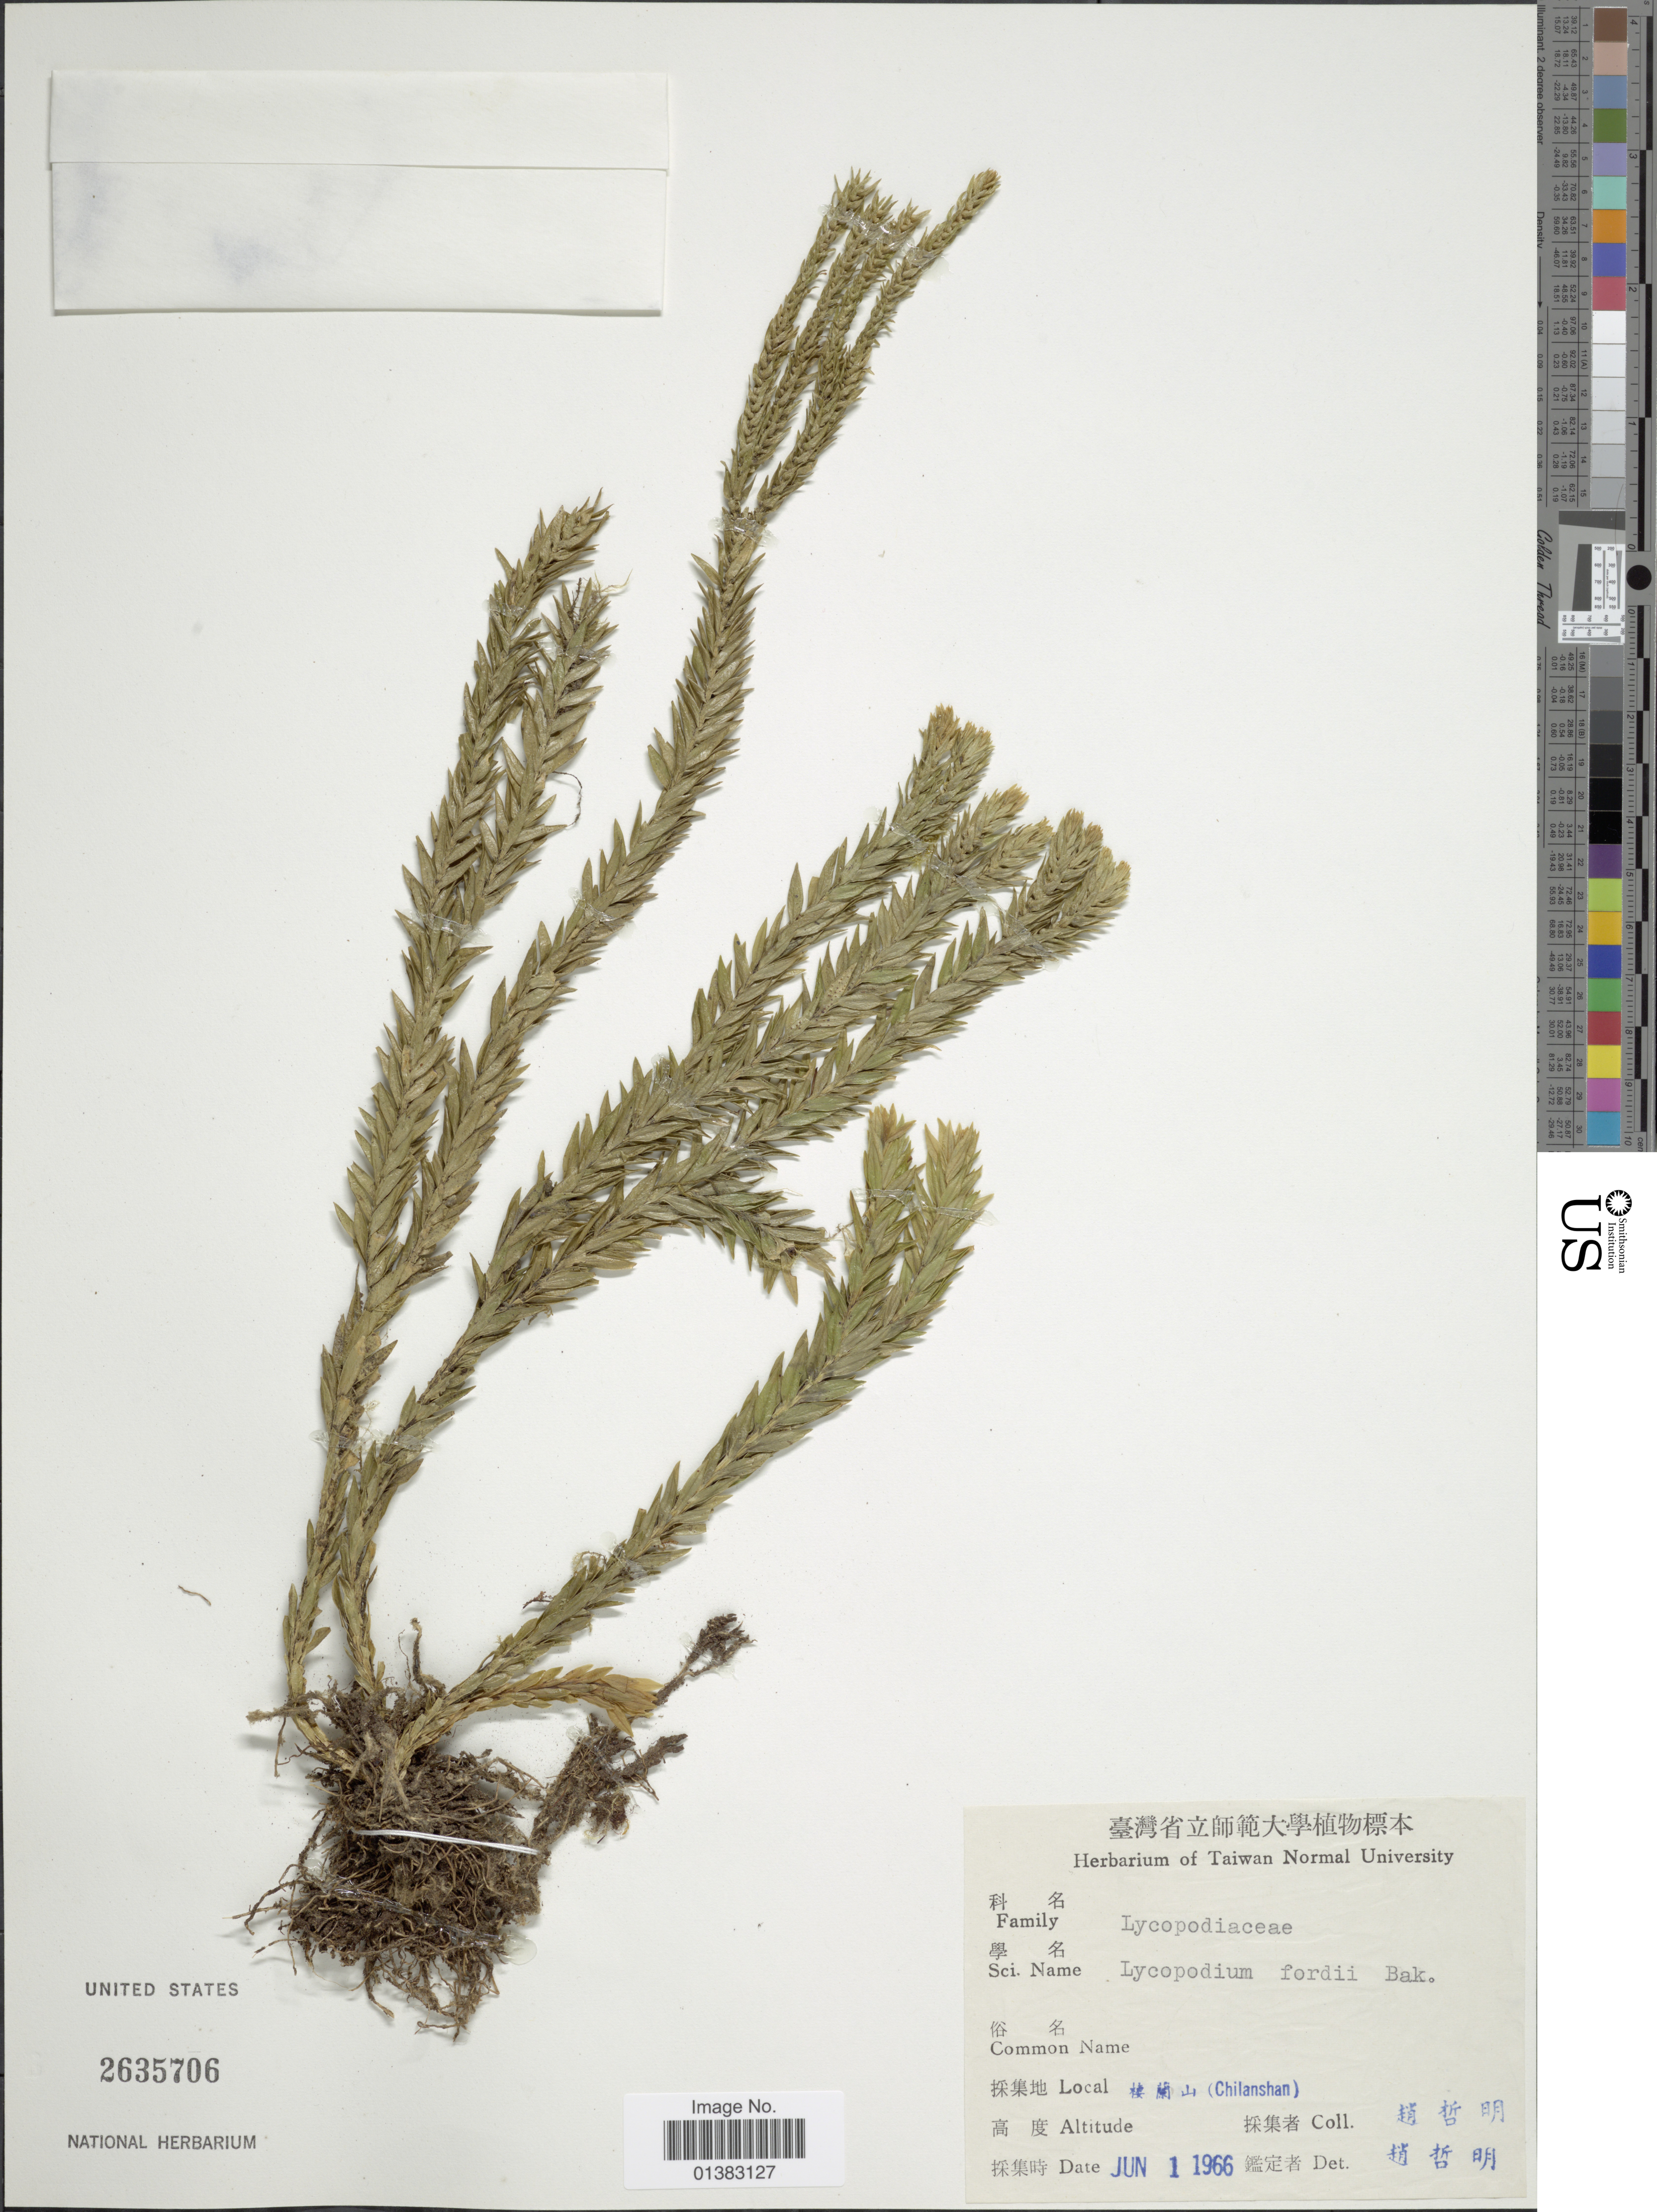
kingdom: Plantae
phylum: Tracheophyta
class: Lycopodiopsida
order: Lycopodiales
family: Lycopodiaceae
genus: Phlegmariurus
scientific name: Phlegmariurus fordii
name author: (Baker) Ching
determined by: Field, A. R.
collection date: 1966-06-01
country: Taiwan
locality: X (Chilanshan)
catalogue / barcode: US 2635706